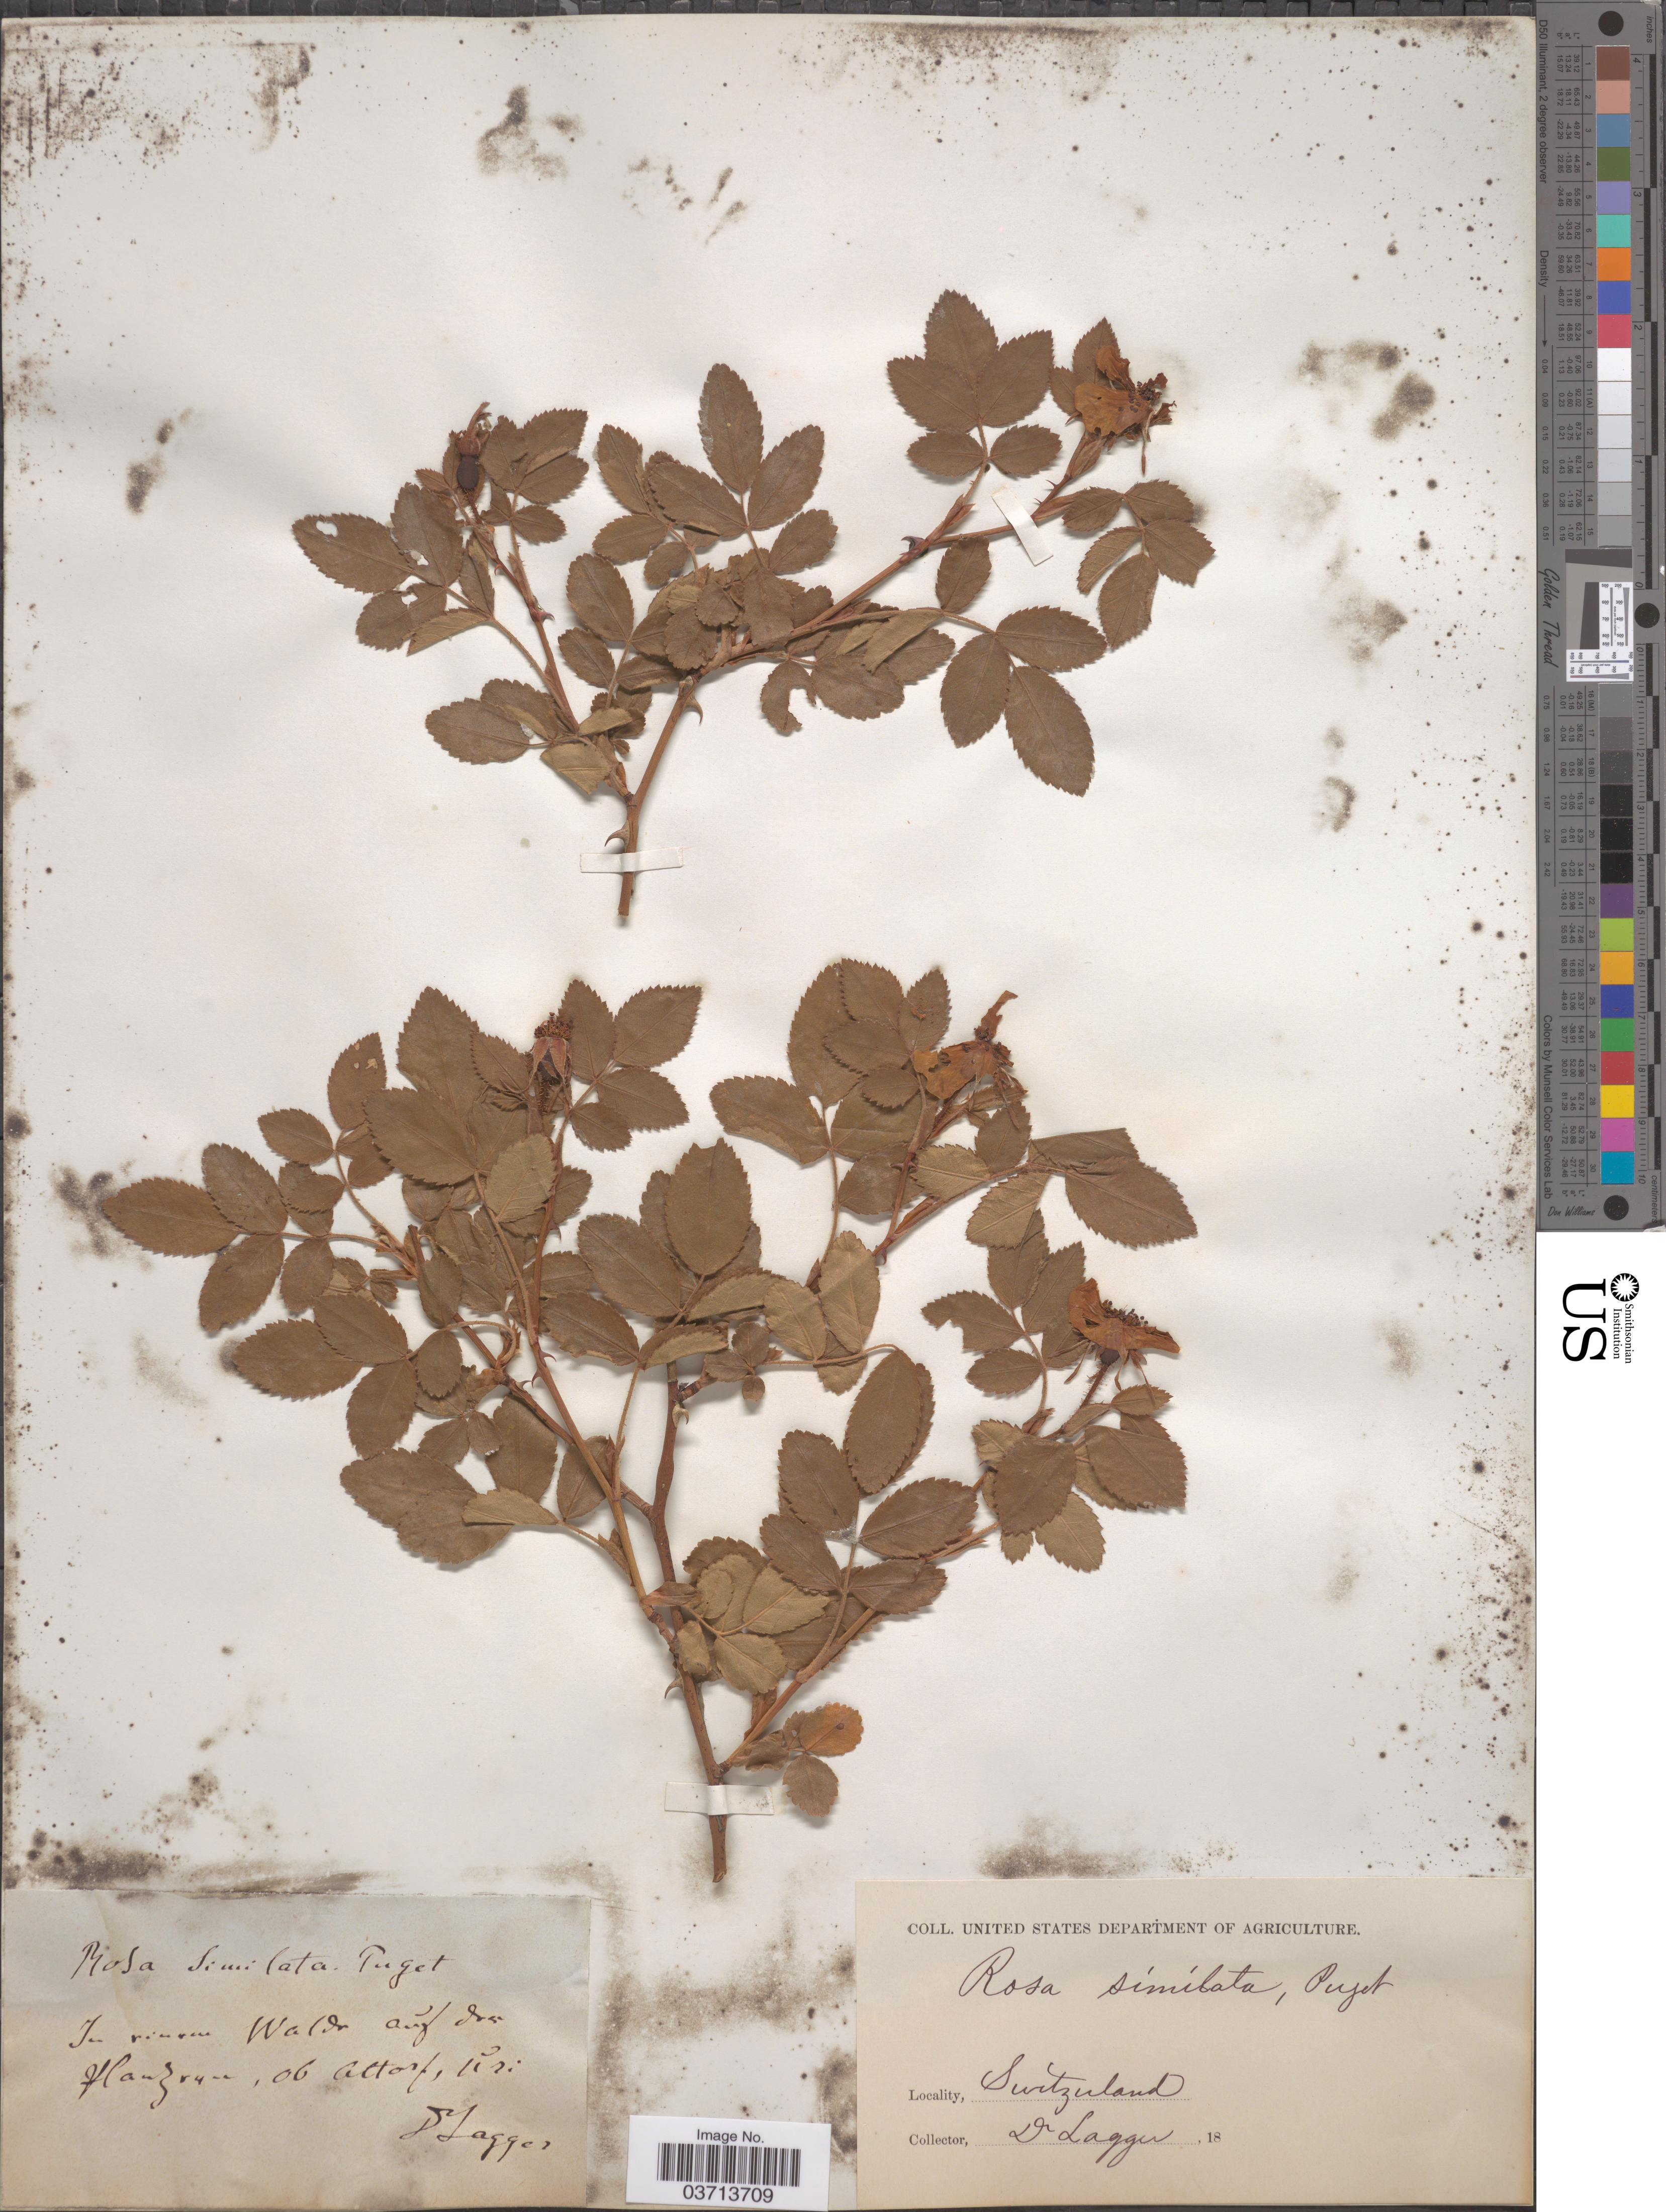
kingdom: Plantae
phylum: Tracheophyta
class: Magnoliopsida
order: Rosales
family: Rosaceae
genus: Rosa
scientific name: Rosa similata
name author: Puget ex Déségl.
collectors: F. J. Lagger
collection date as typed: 18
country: Switzerland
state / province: Uri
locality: Altdorf.